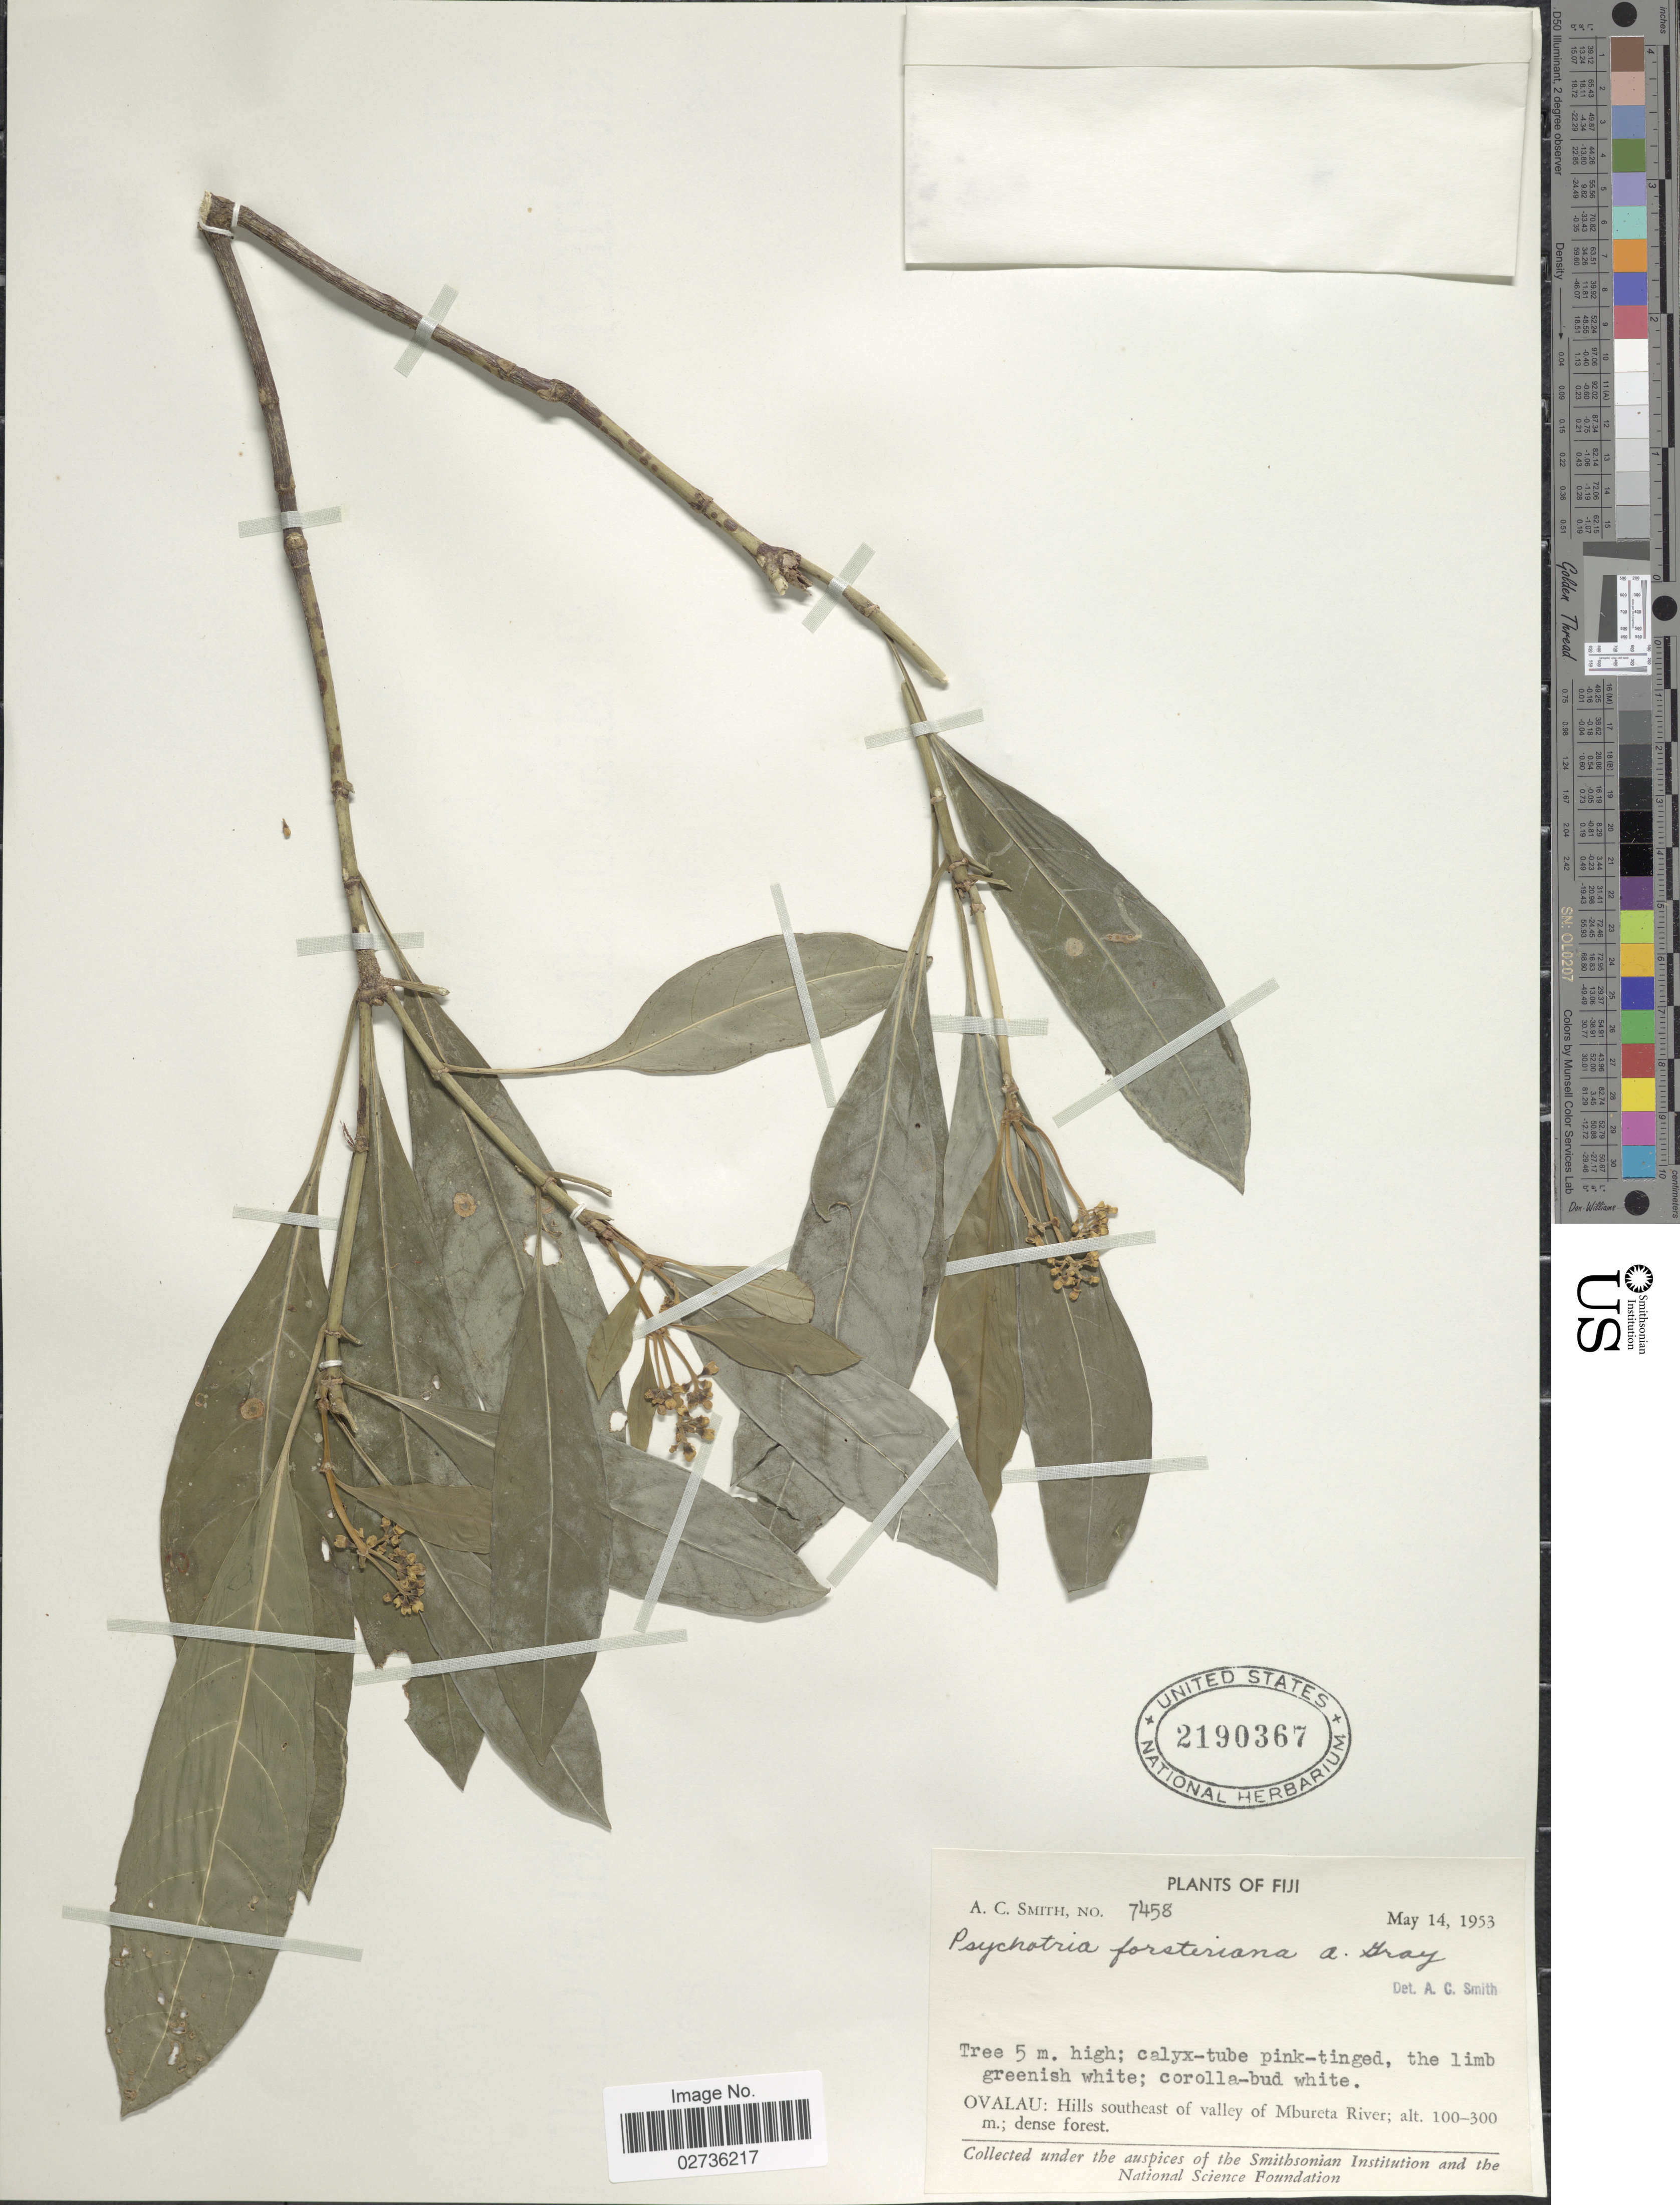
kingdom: Plantae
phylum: Tracheophyta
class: Magnoliopsida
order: Gentianales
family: Rubiaceae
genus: Psychotria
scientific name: Psychotria forsteriana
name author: A. Gray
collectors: A. C. Smith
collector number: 7458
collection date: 1953-05-14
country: Fiji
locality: Ovalau: Hills southeast of valley of Mbureta River.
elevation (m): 100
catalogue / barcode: US 2190367